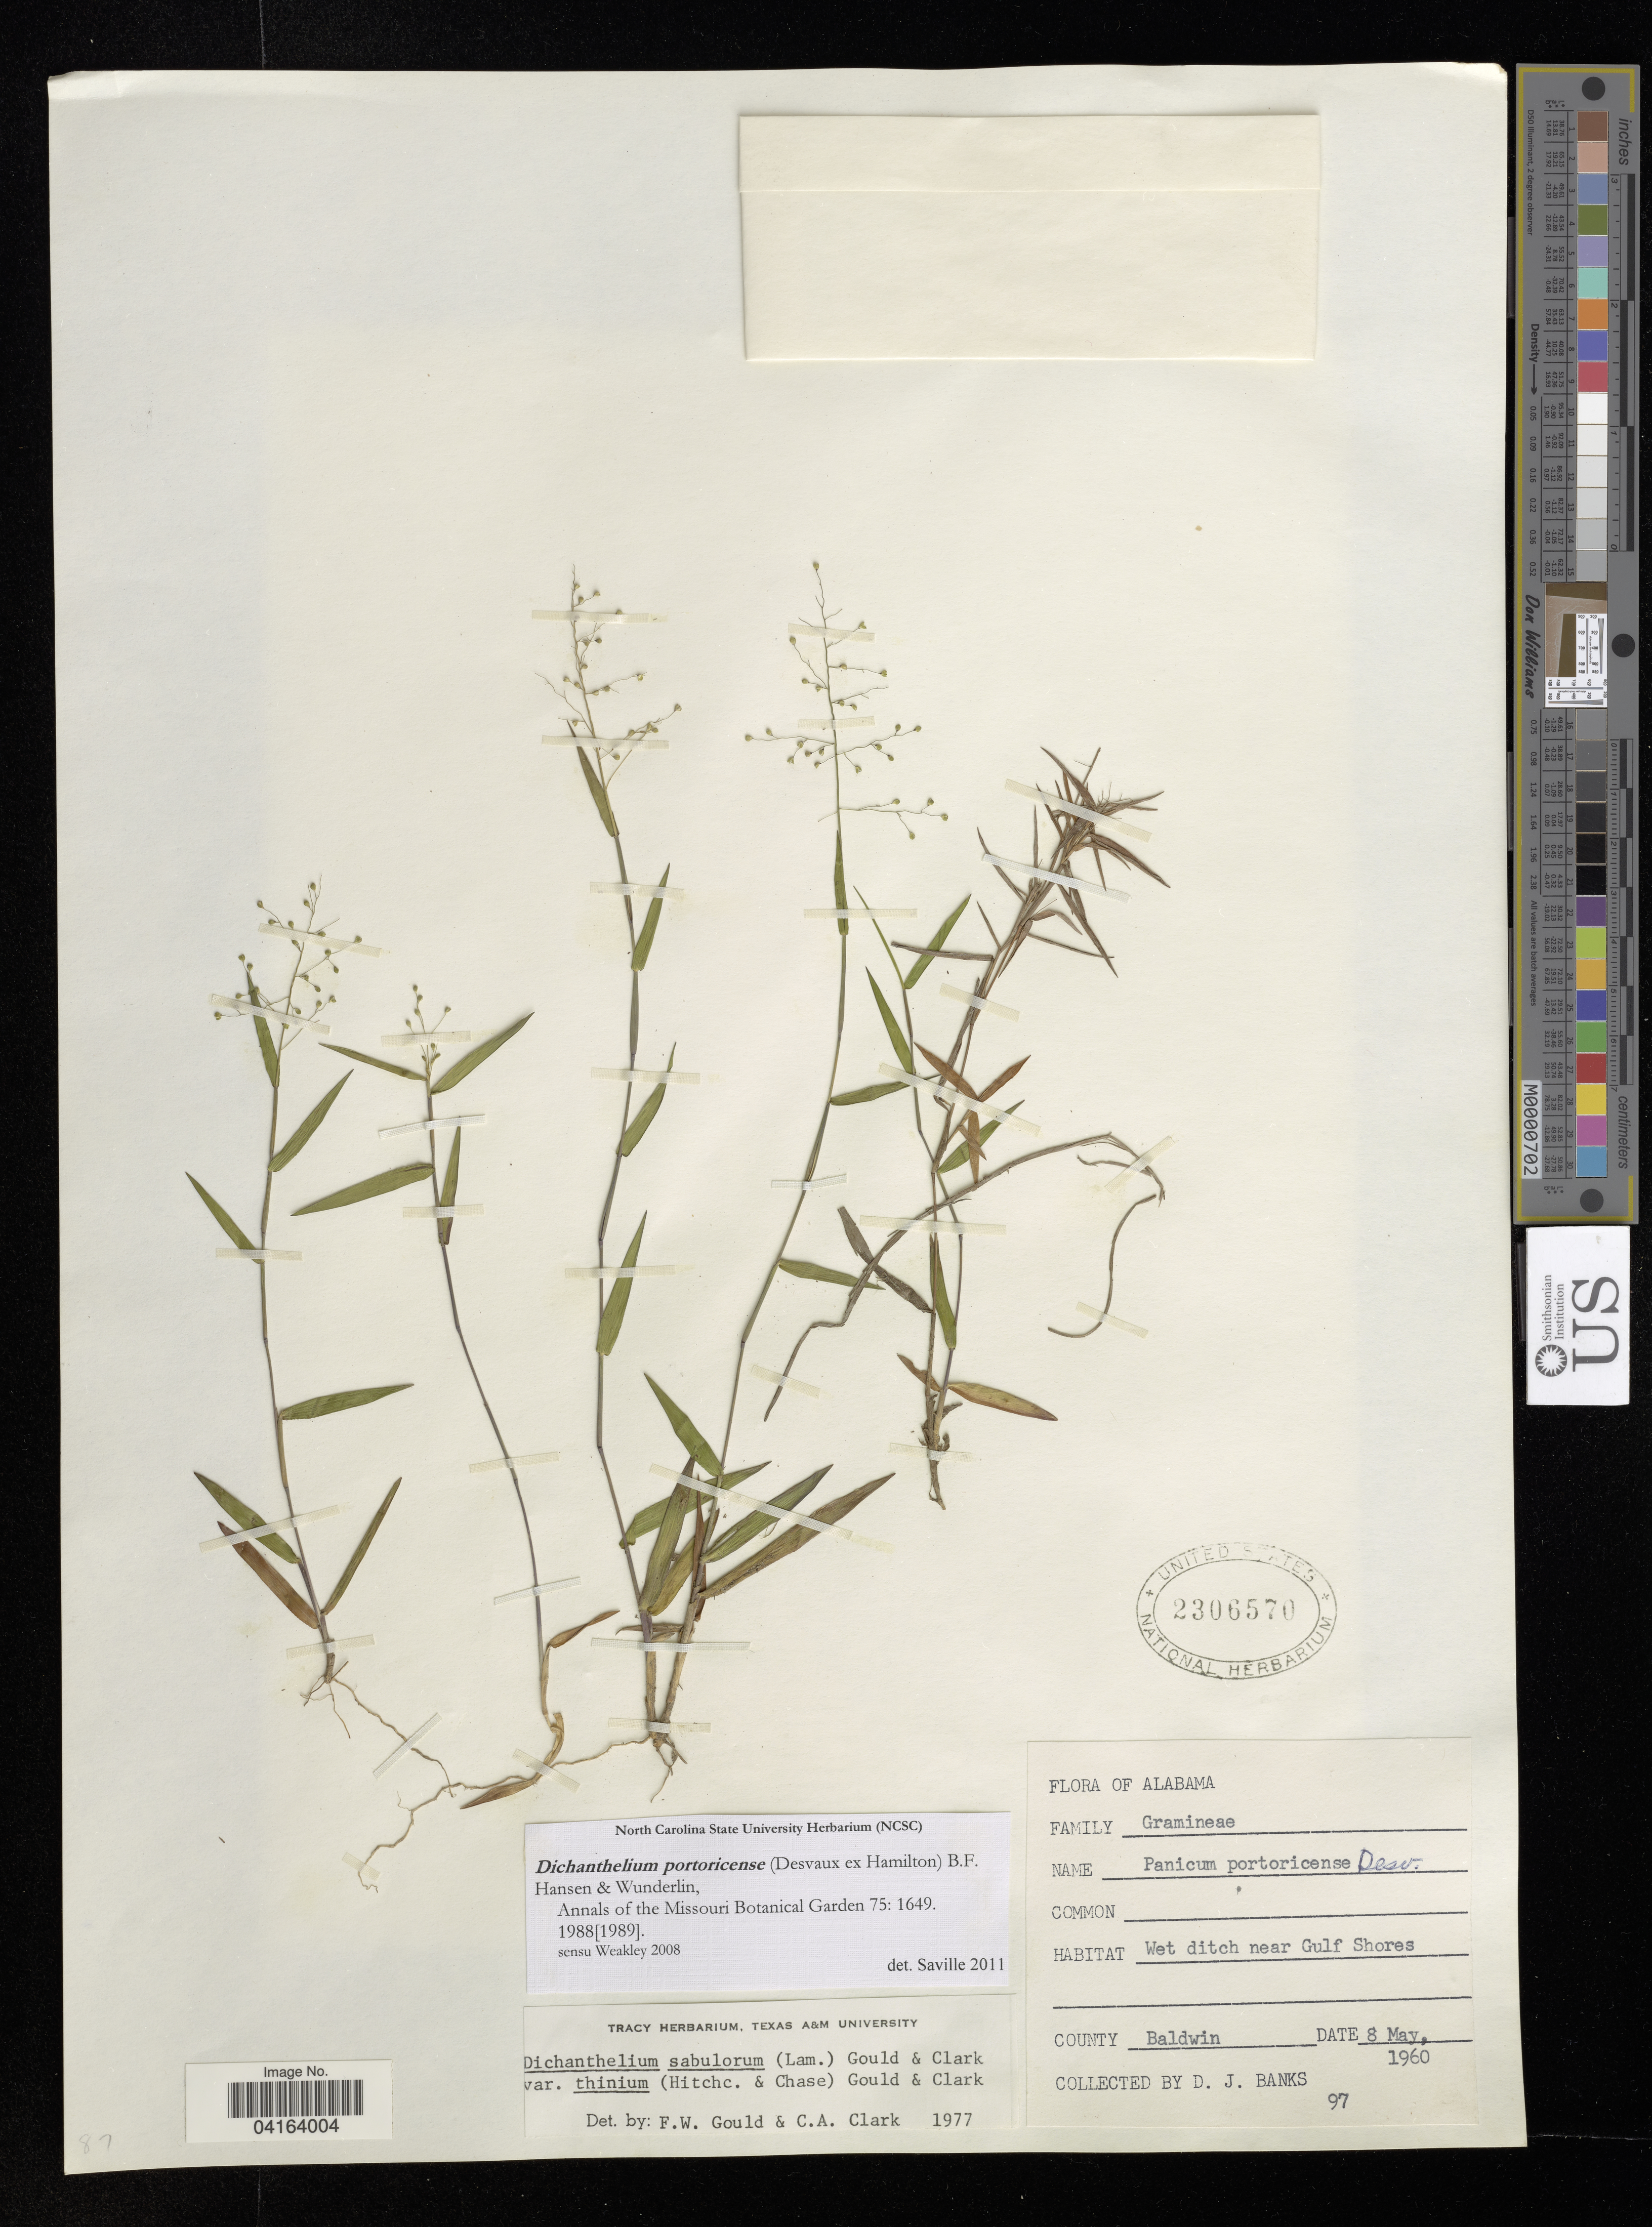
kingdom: Plantae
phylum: Tracheophyta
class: Liliopsida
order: Poales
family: Poaceae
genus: Dichanthelium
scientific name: Dichanthelium portoricense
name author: (Desv. ex Ham.) B.F. Hansen & Wunderlin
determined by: Saville, A. C., (NCSC), North Carolina State University (UNITED STATES)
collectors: D. J. Banks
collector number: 97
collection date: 1960-05-08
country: United States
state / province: Alabama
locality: County Baldwin.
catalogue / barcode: US 2306570